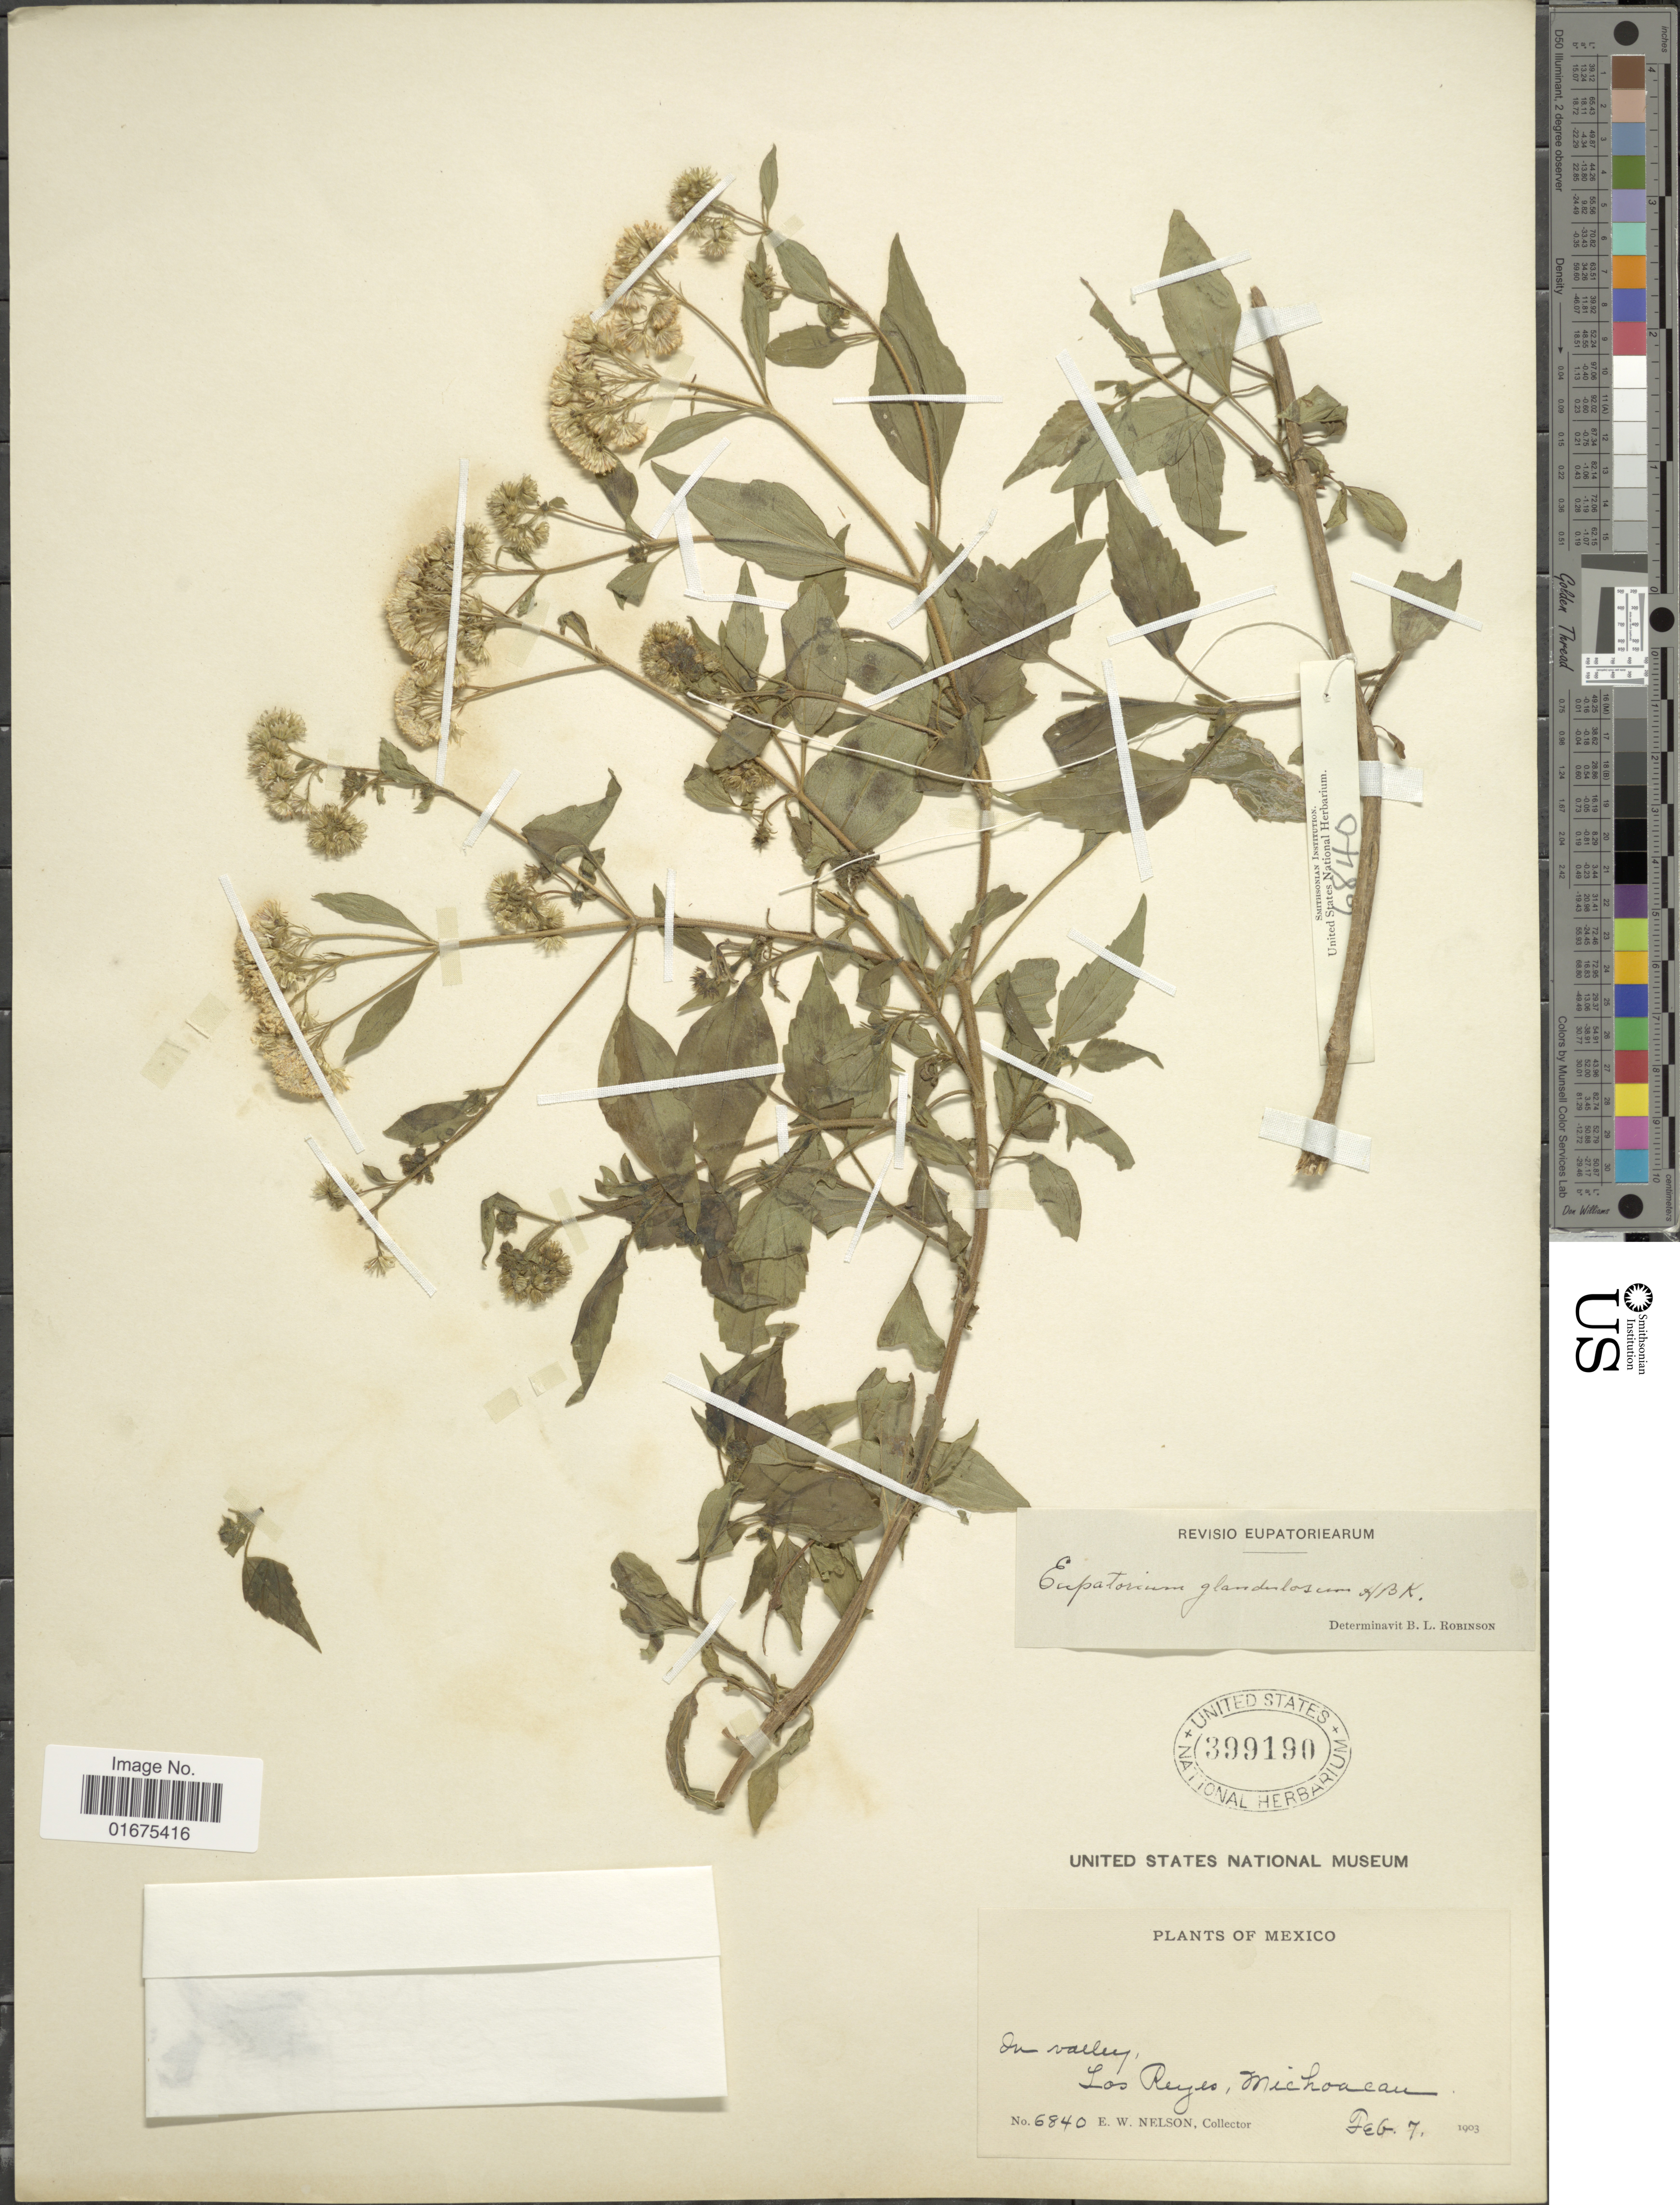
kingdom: Plantae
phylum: Tracheophyta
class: Magnoliopsida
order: Asterales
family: Asteraceae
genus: Ageratina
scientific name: Ageratina adenophora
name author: (Spreng.) R.M. King & H. Rob.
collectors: E. W. Nelson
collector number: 6840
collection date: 1903-02-07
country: Mexico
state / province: Michoacán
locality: On valley, Los Reyes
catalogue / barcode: US 399190